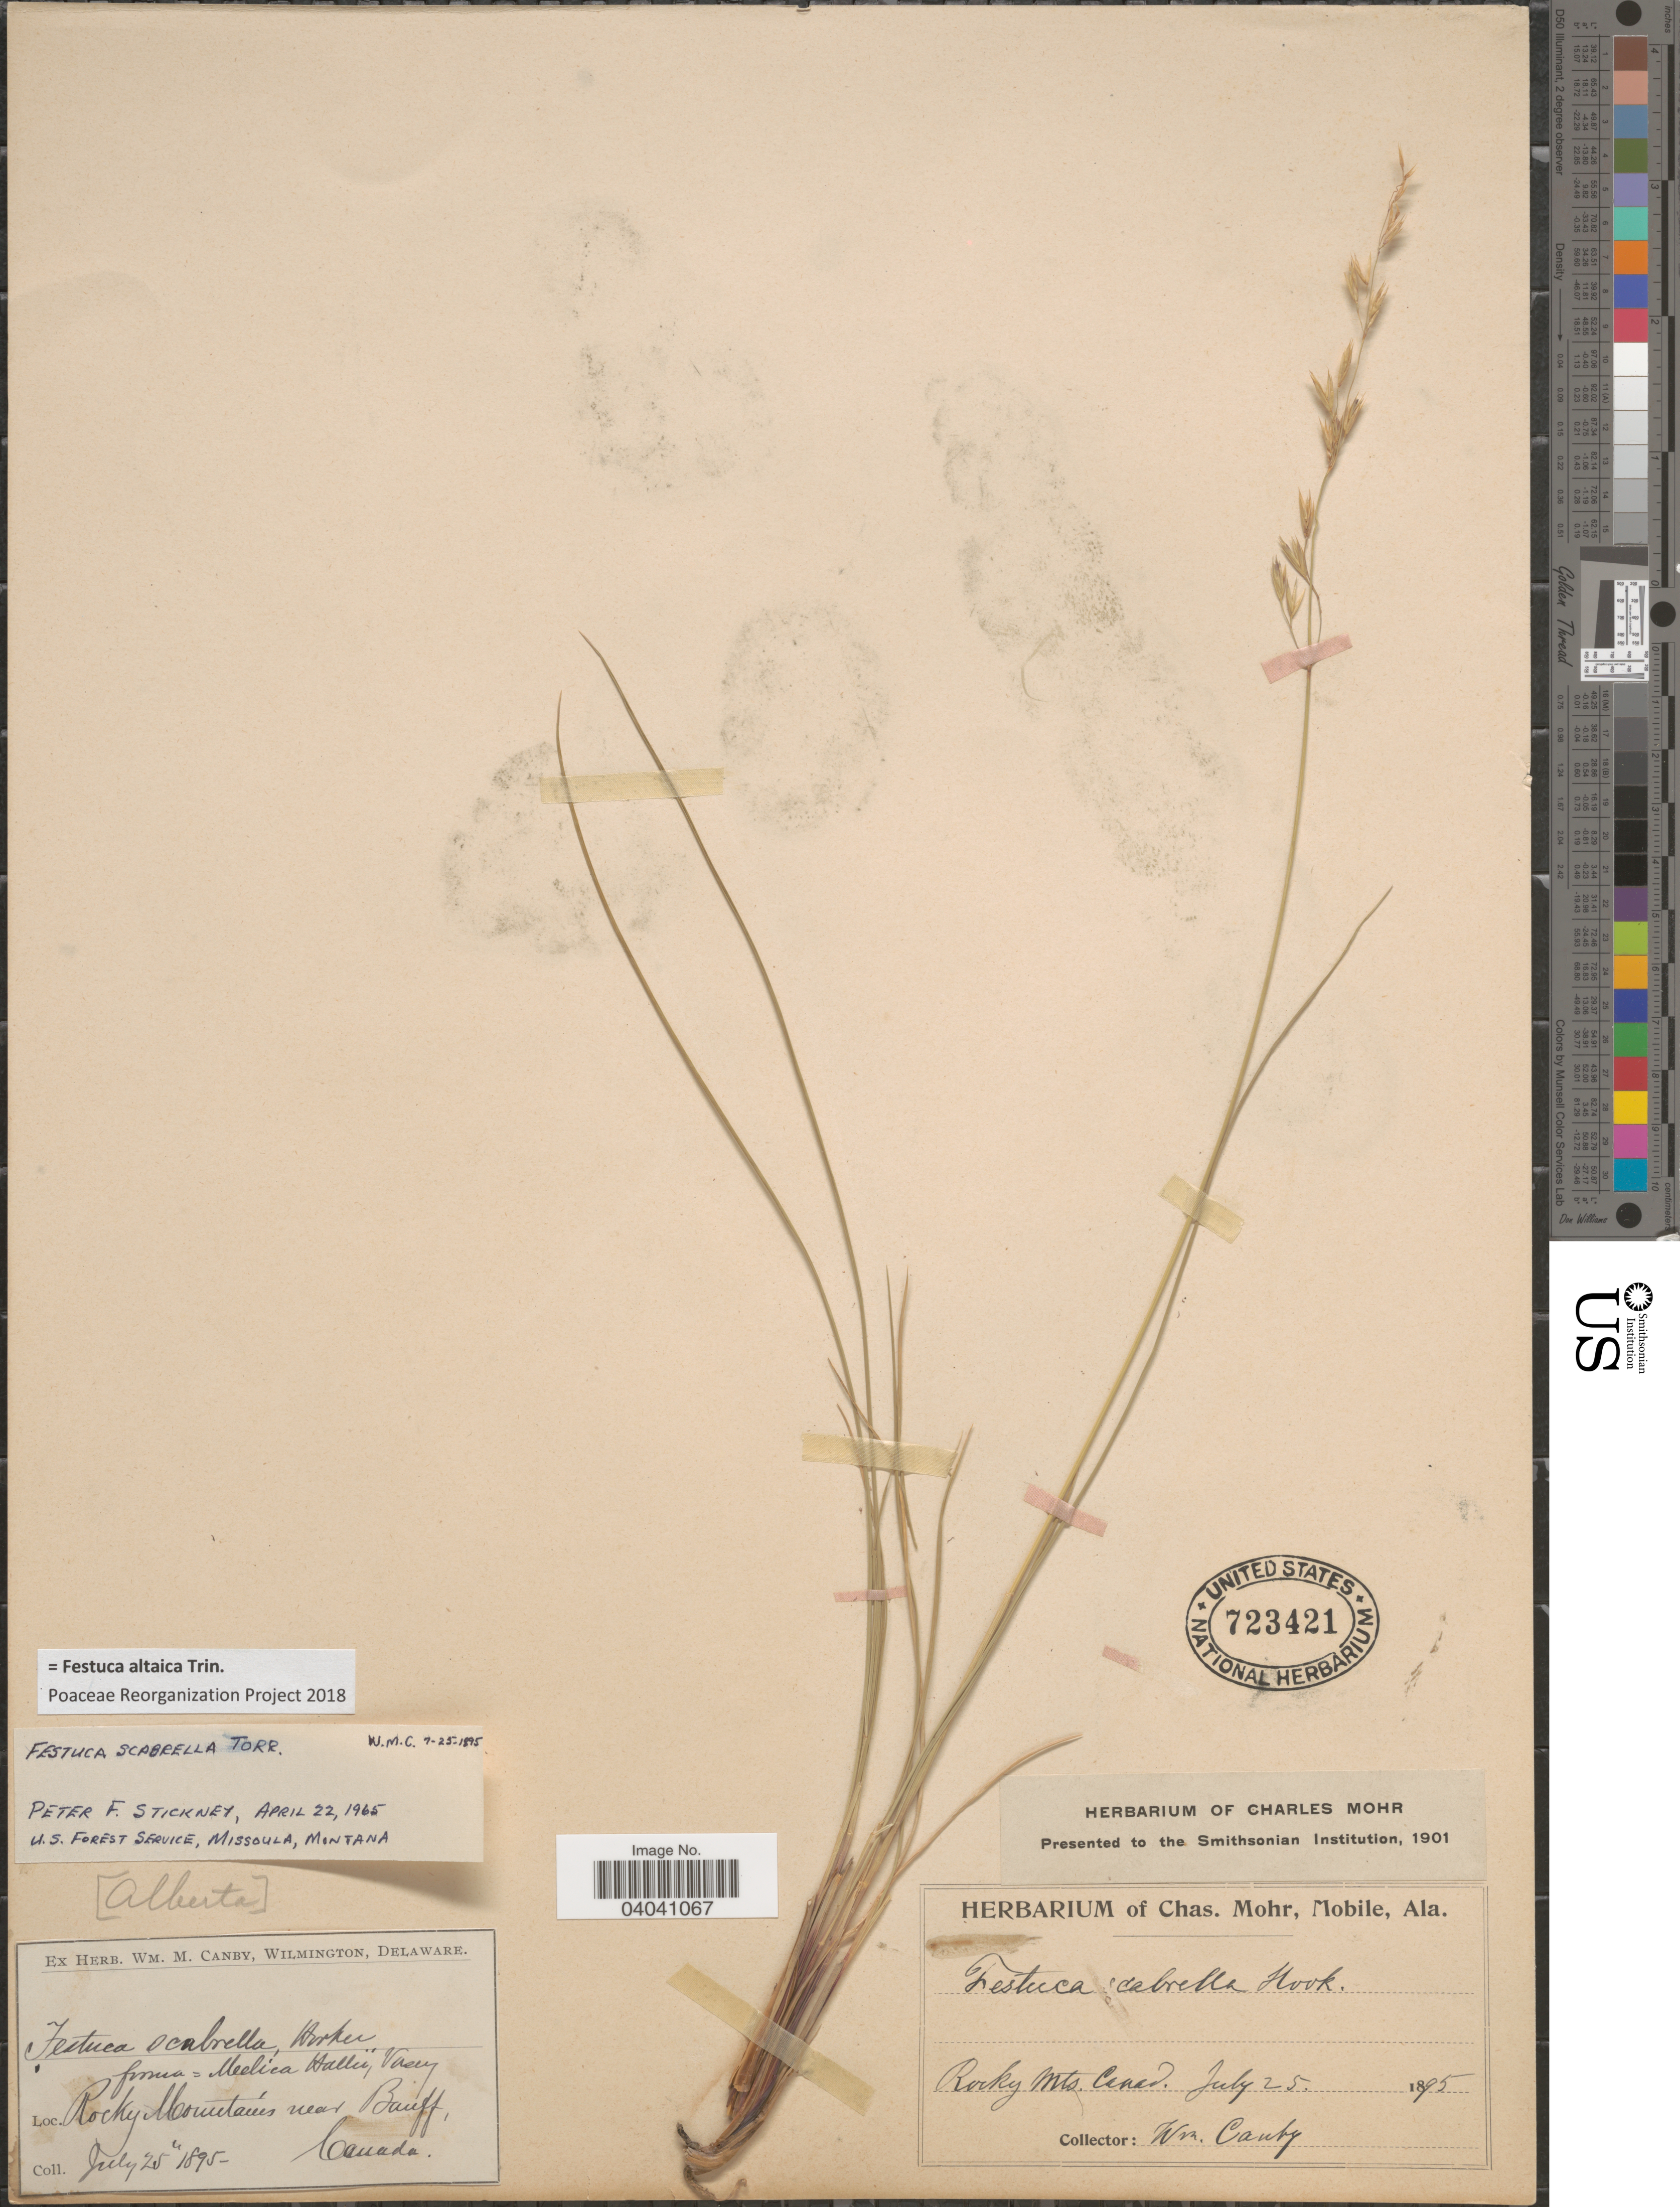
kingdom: Plantae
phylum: Tracheophyta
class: Liliopsida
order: Poales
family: Poaceae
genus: Festuca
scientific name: Festuca altaica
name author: Trin.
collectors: W. M. Canby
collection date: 1895-07-25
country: Canada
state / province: Alberta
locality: Rocky Mountains near Banff.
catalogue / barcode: US 723421